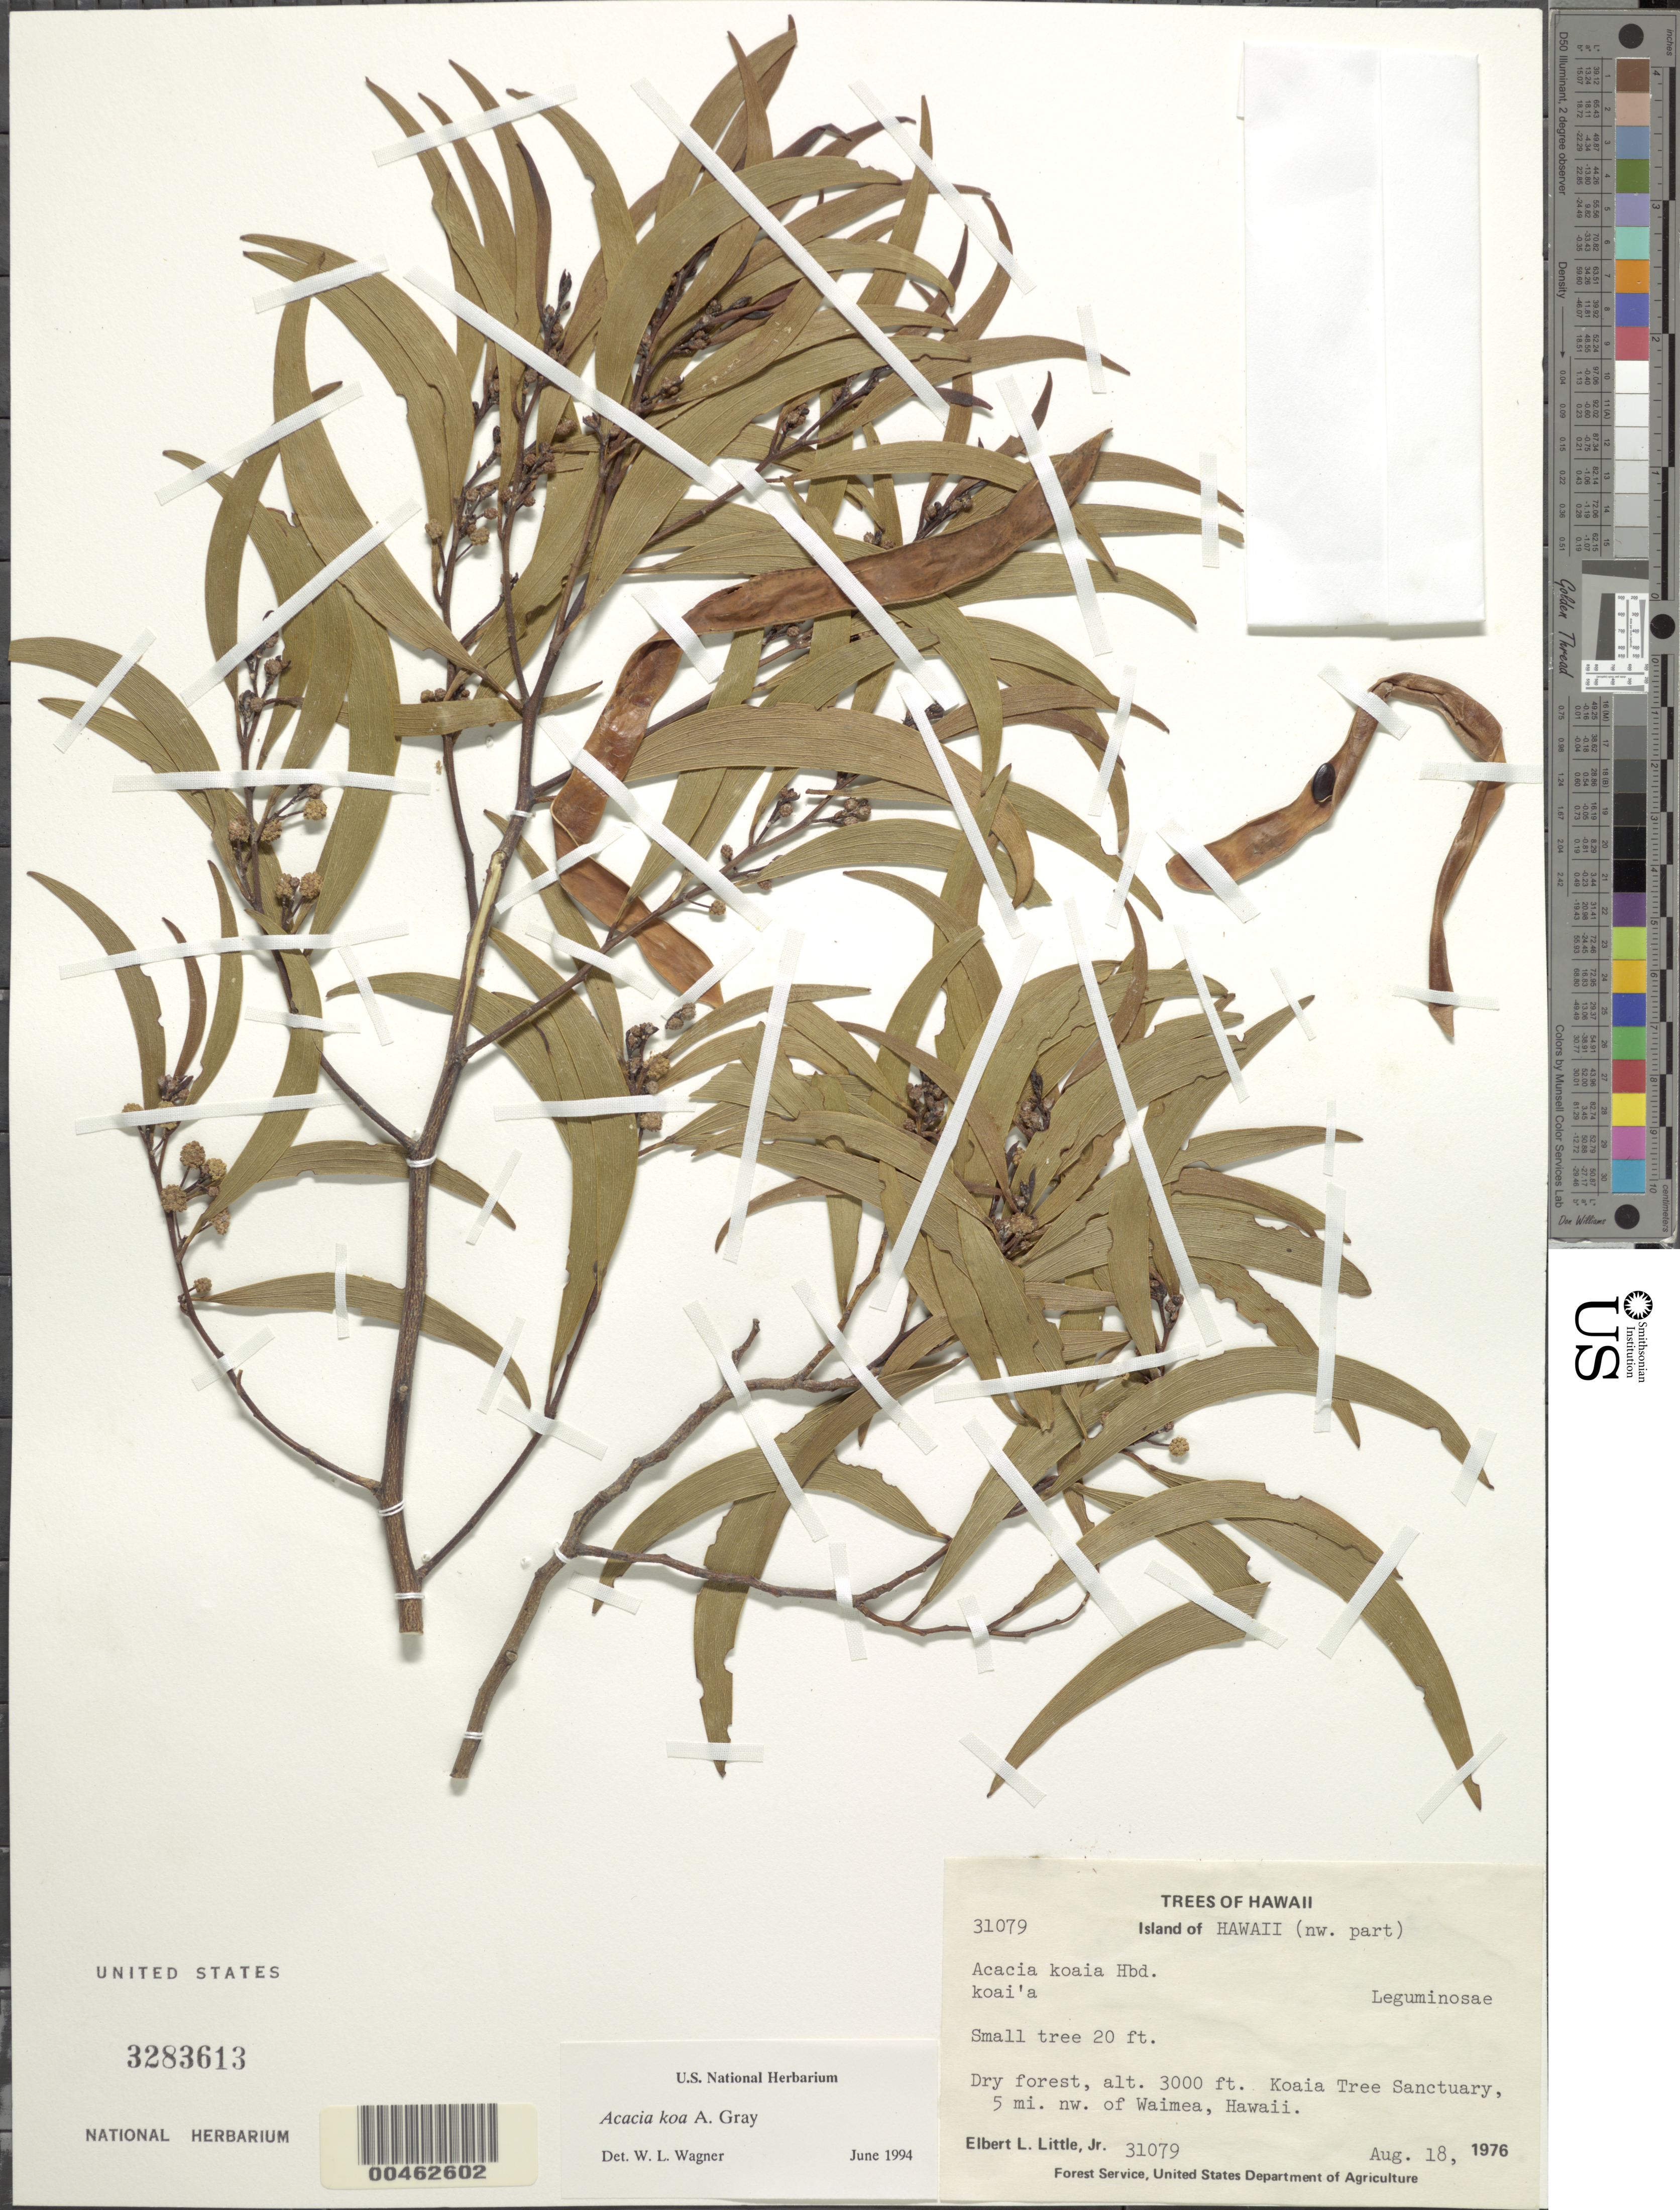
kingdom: Plantae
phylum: Tracheophyta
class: Magnoliopsida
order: Fabales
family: Fabaceae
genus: Acacia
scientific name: Acacia koa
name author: A. Gray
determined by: Wagner, W. L., (BOT), Smithsonian Institution - National Museum of Natural History (UNITED STATES)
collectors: E. L. Little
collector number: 31079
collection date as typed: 18 Aug 1976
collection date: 1976-08-18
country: United States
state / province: Hawaii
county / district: Hawaii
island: Hawaii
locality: NW part of Hawaii, Koaia Tree Sanctuary, 5 mi NW of Waimea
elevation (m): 914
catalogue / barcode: US 3283613